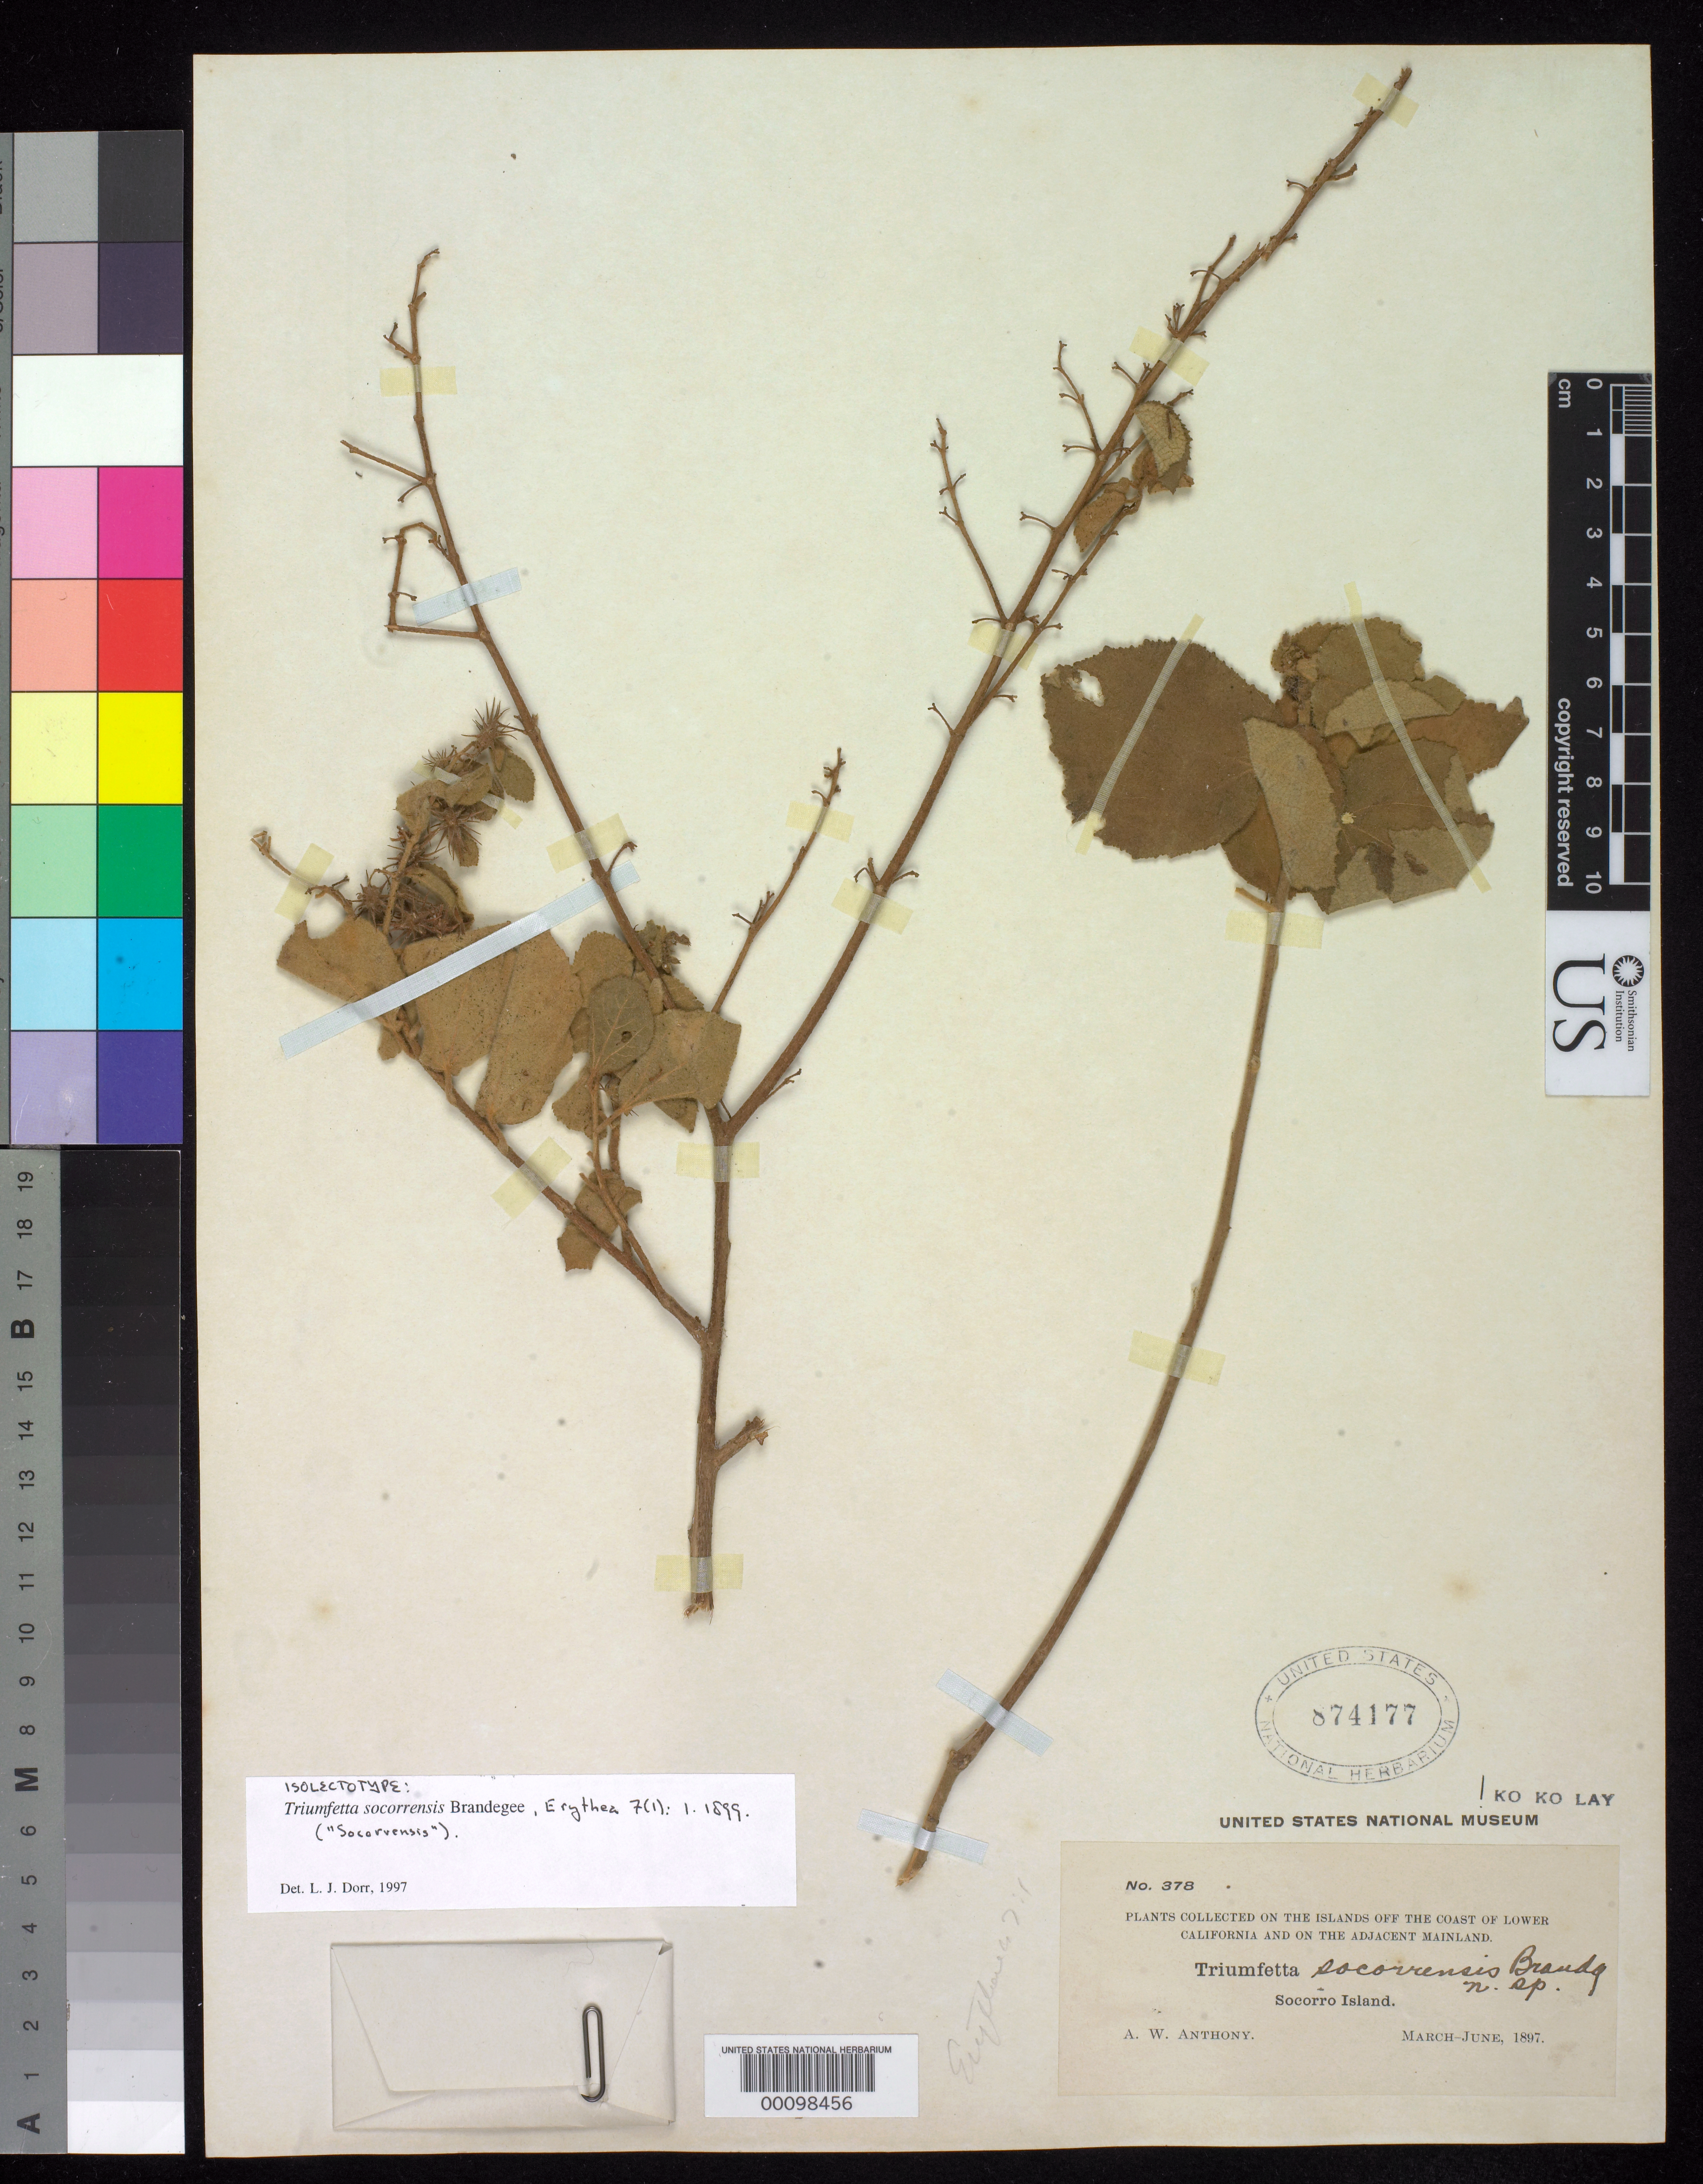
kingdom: Plantae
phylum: Tracheophyta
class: Magnoliopsida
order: Malvales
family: Malvaceae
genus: Triumfetta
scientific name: Triumfetta socorrensis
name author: Brandegee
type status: Isotype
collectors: A. W. Anthony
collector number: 378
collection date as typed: Mar 1897 to -- Jun 1897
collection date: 1897-03/1897-06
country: Mexico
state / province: Colima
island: Socorro Island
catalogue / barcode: US 874177